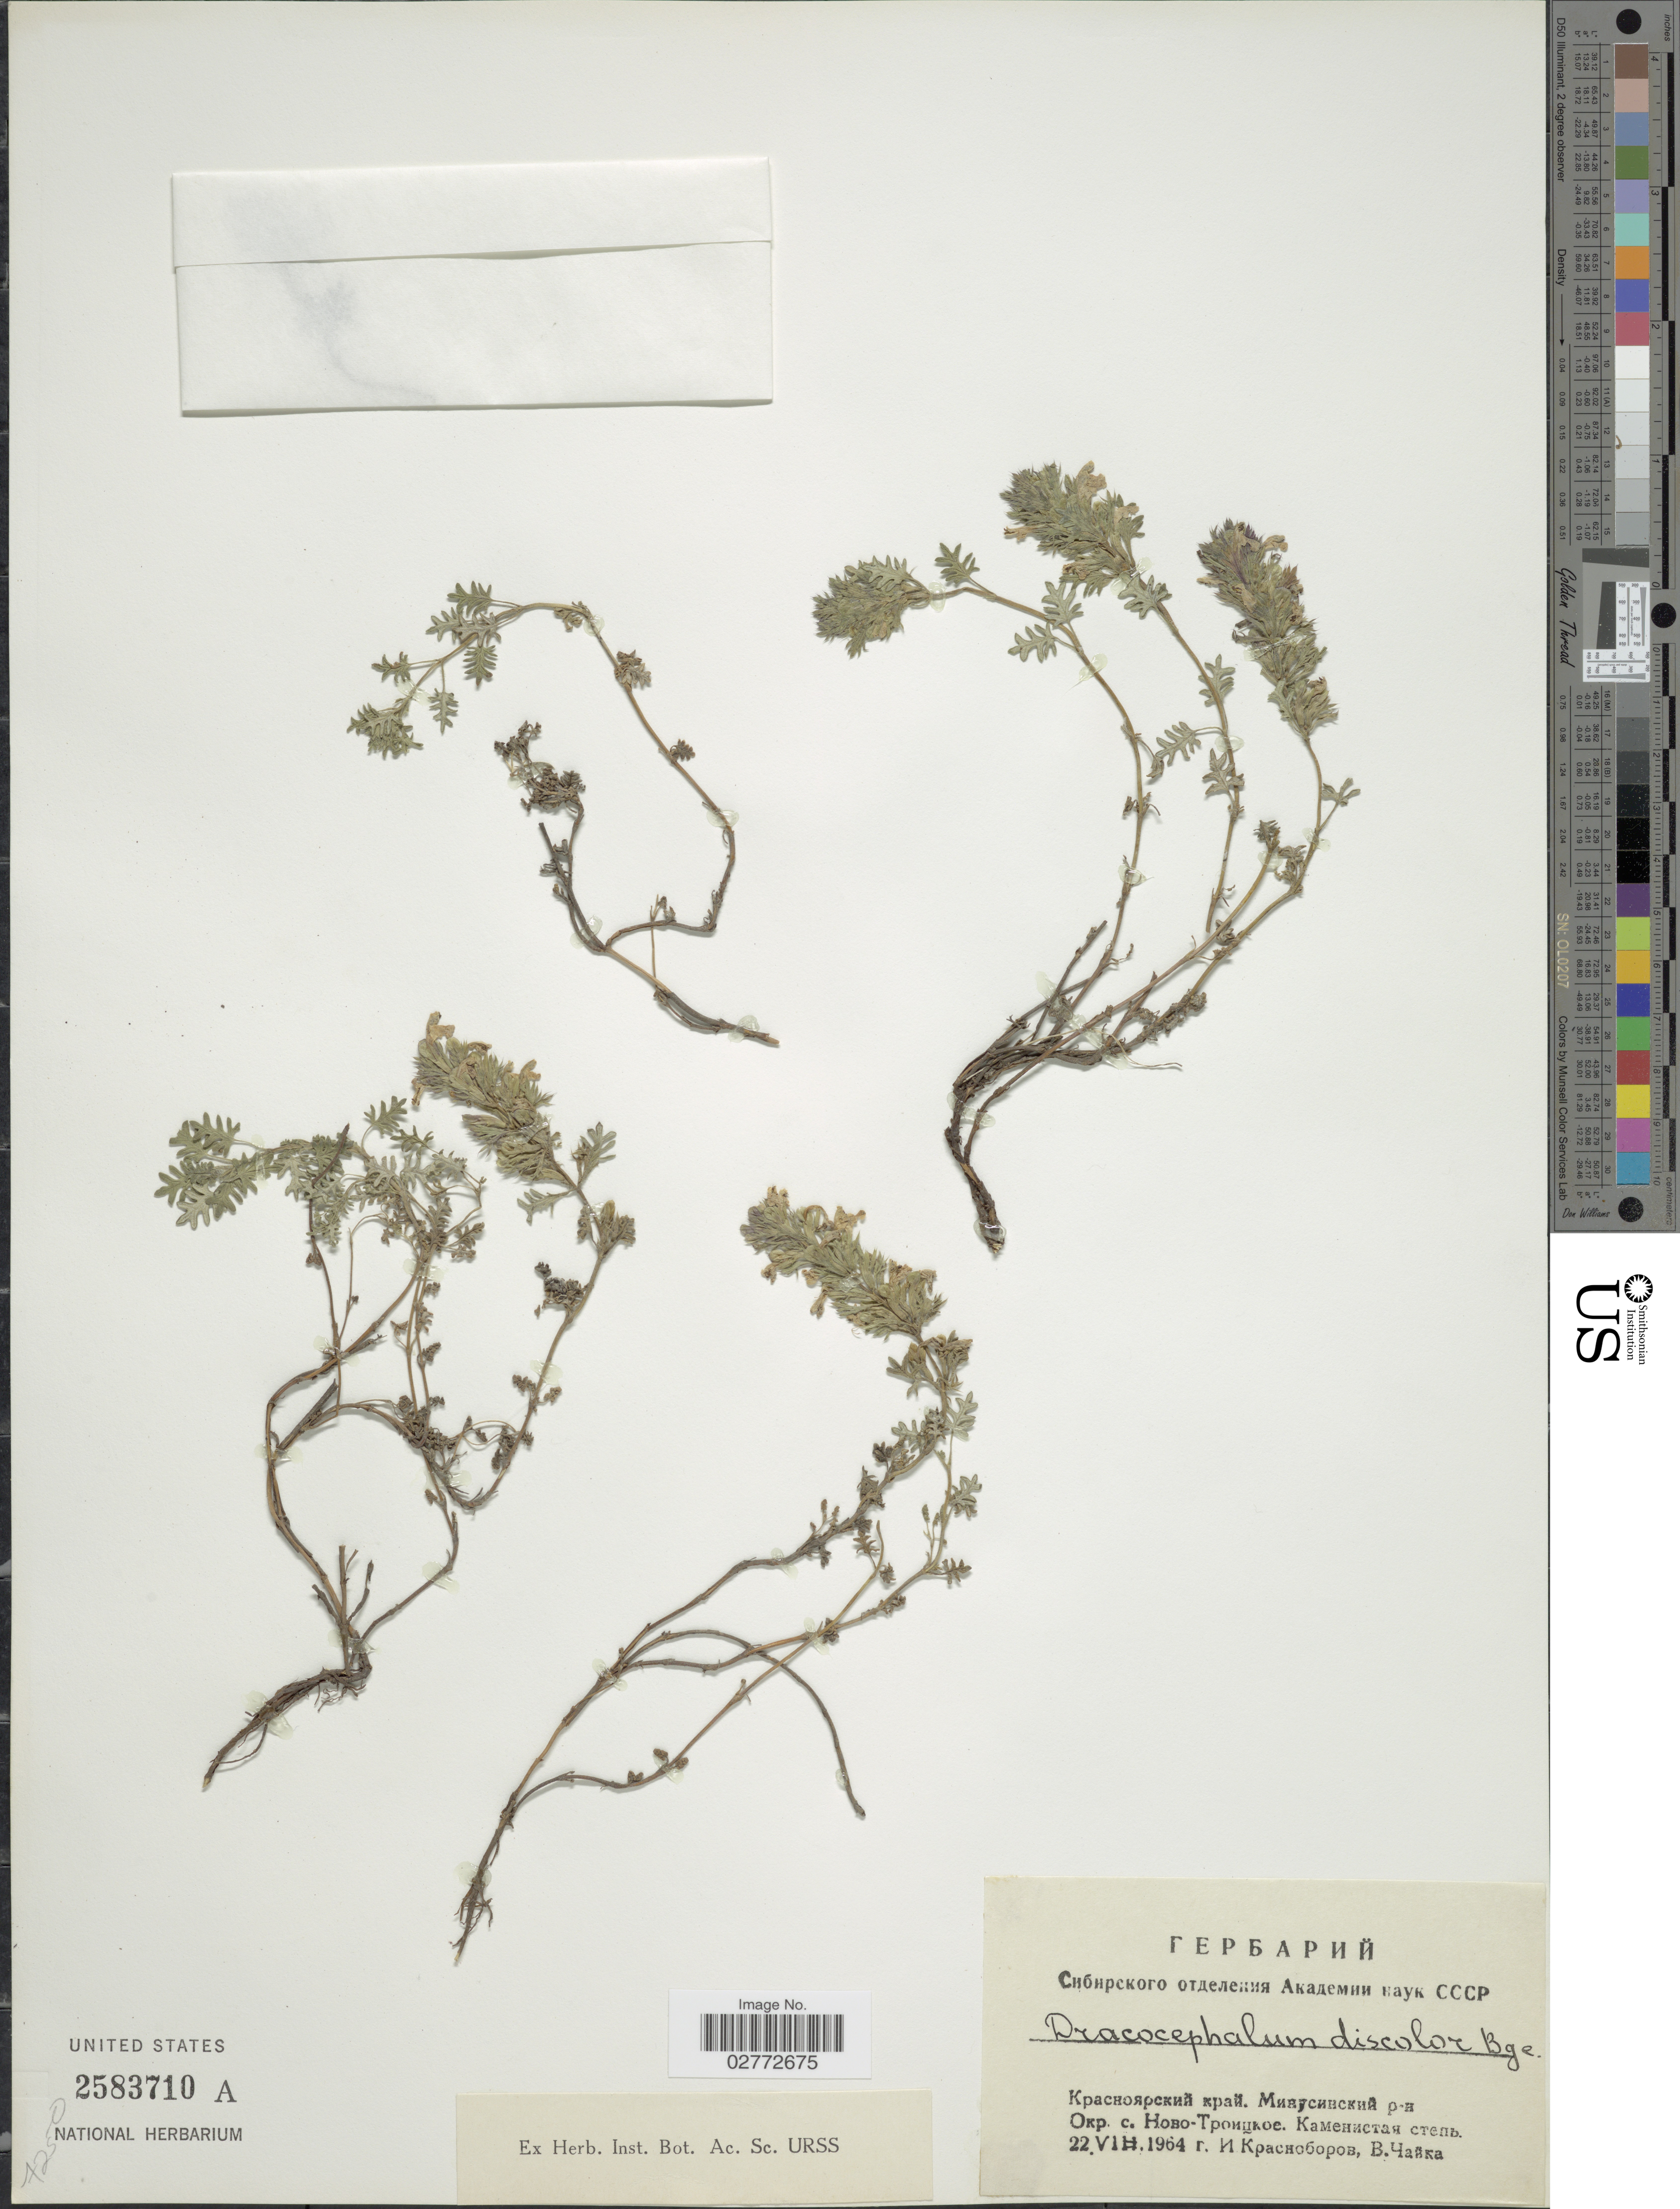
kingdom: Plantae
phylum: Tracheophyta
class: Magnoliopsida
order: Lamiales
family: Lamiaceae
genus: Dracocephalum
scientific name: Dracocephalum discolor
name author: Bunge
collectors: I. Krasnoborov & V. Chaika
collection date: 1964-06-22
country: Russian Federation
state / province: Krasnoyarsk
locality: Minusinsky Rayon, vicinity of village Novo- Troitskoe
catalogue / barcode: US 2583710A